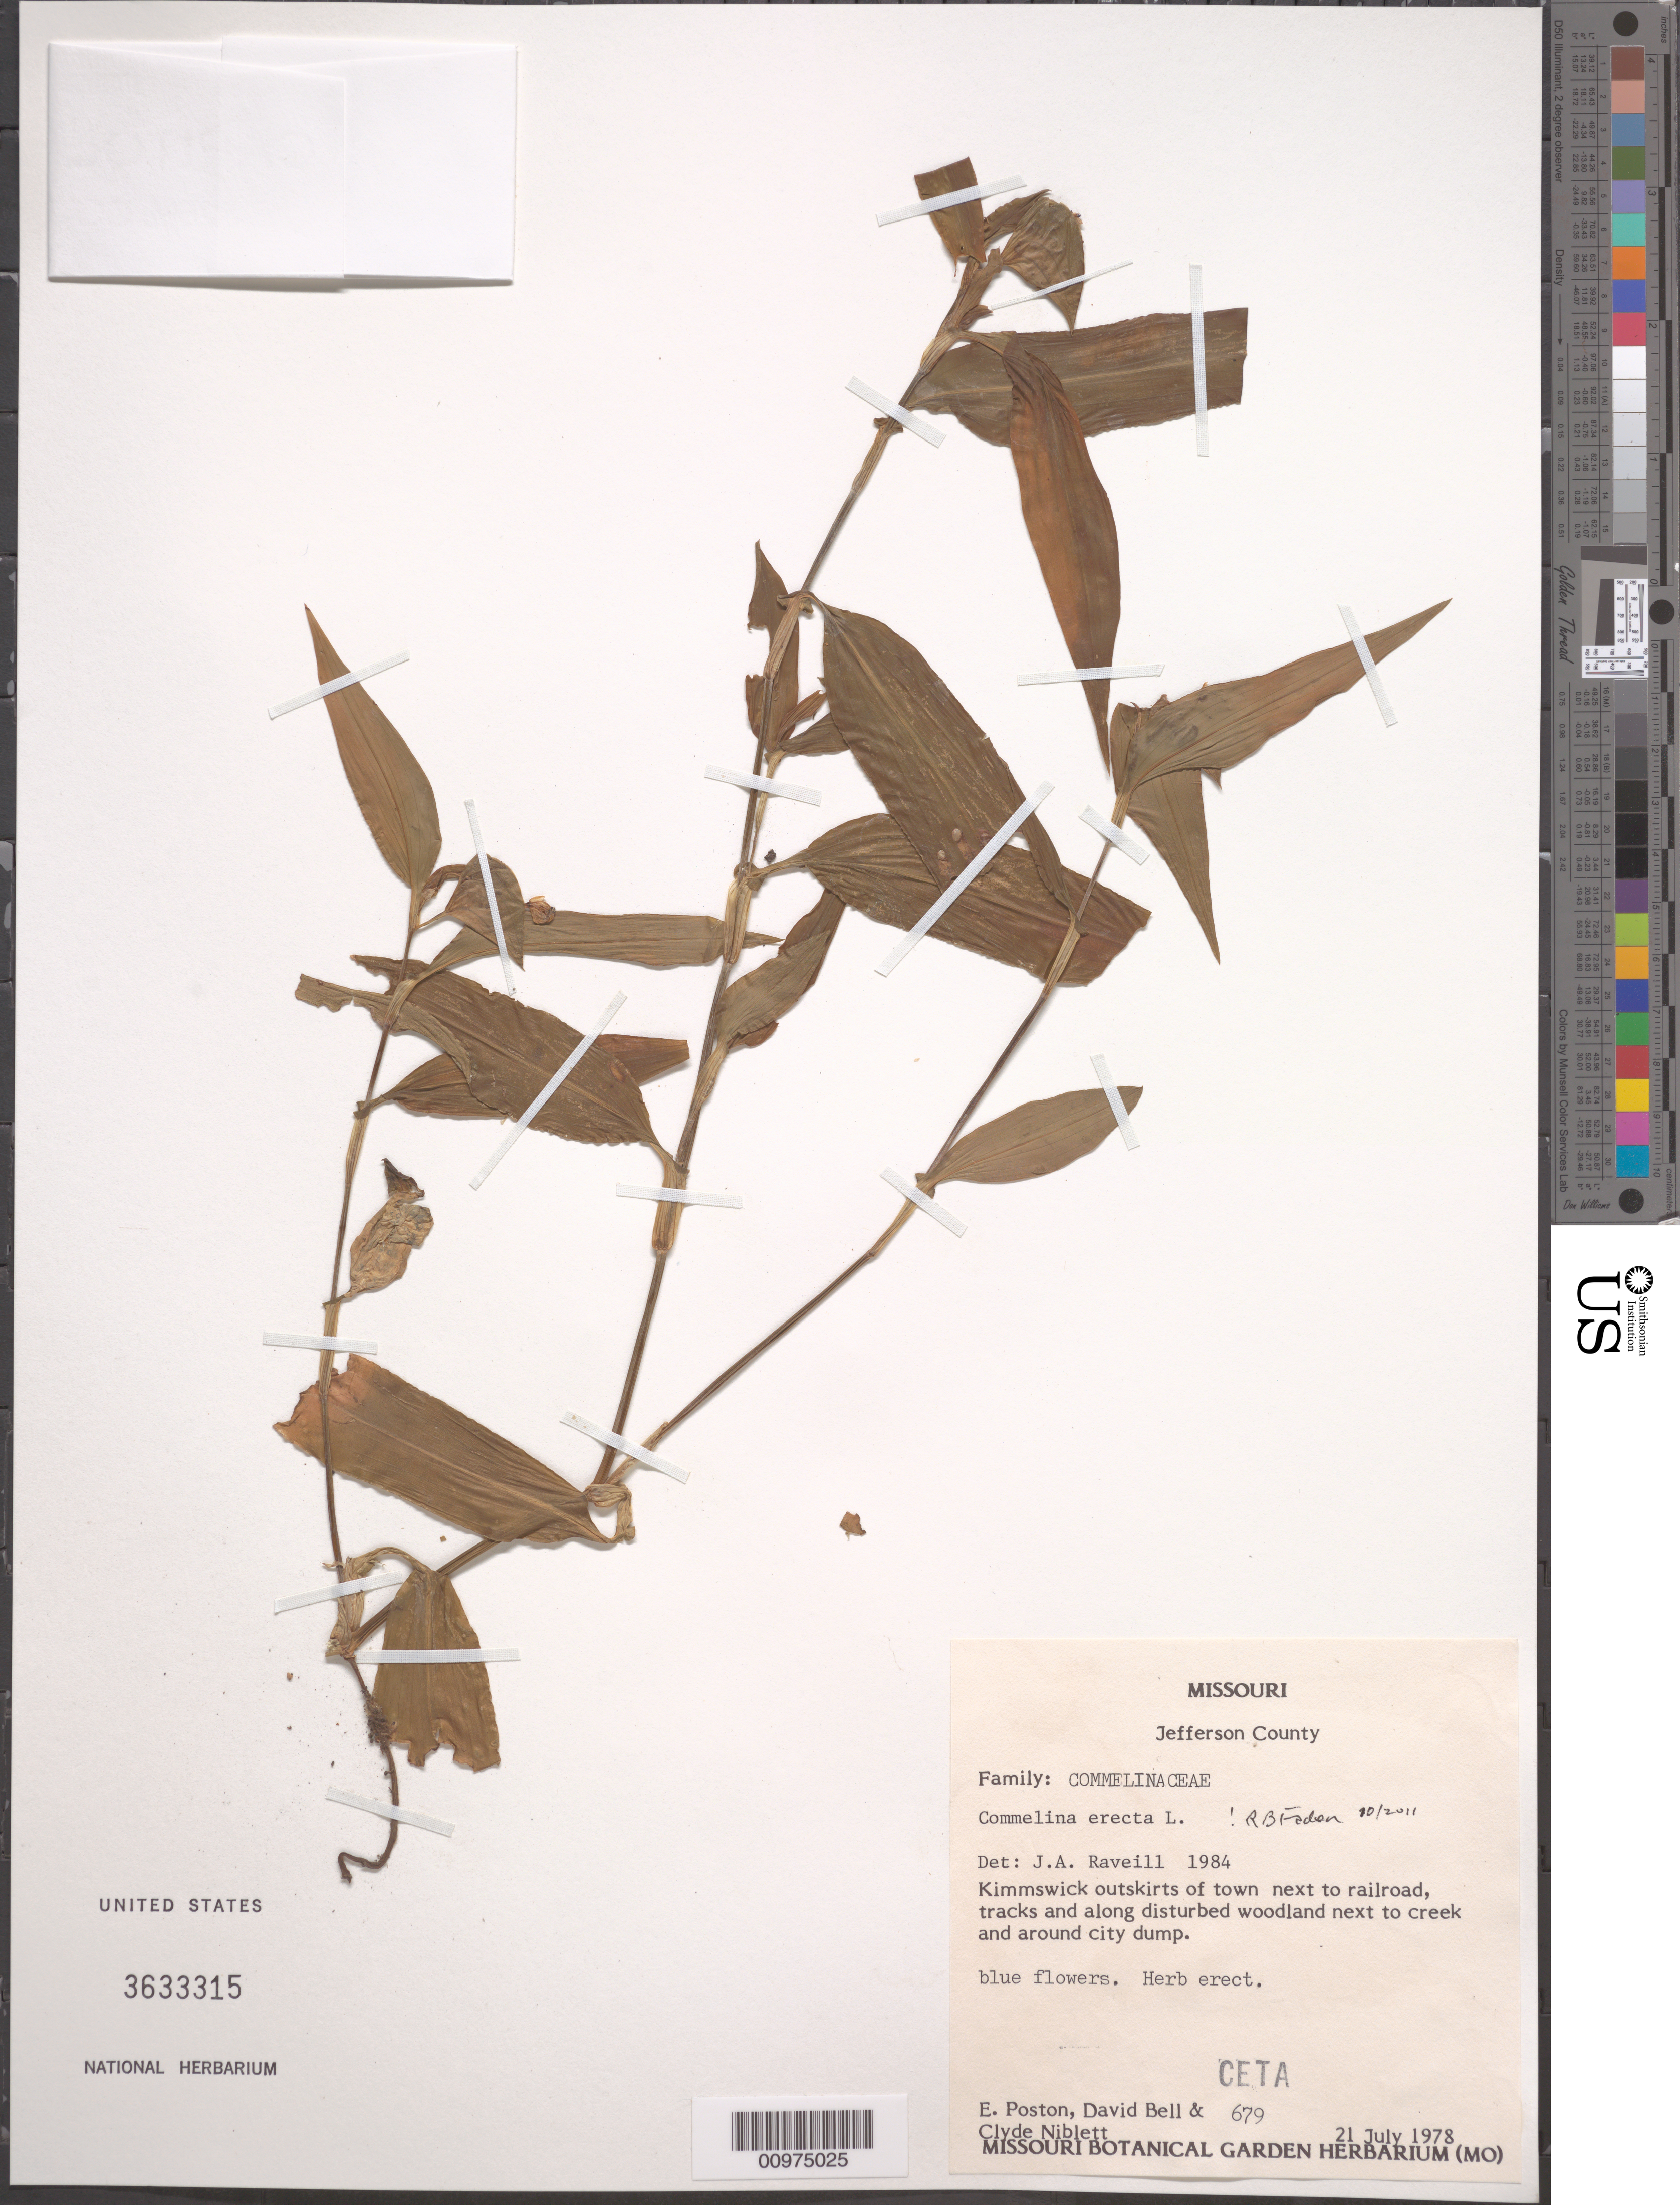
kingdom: Plantae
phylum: Tracheophyta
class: Liliopsida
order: Commelinales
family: Commelinaceae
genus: Commelina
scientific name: Commelina erecta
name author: L.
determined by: Faden, Robert B., (US), Smithsonian Institution - National Museum of Natural History (UNITED STATES)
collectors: E. Poston, C. Niblett & D. Bell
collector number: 679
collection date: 1978-07-21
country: United States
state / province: Missouri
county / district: Jefferson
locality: Kimmswick outskirts of town next to railroad, tracks and along disturbed woodland next to creek and around city dump.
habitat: Kimmswick outskirts of town next to railroad, tracks and along disturbed woodland next to creek and around city dump.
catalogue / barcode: US 3633315